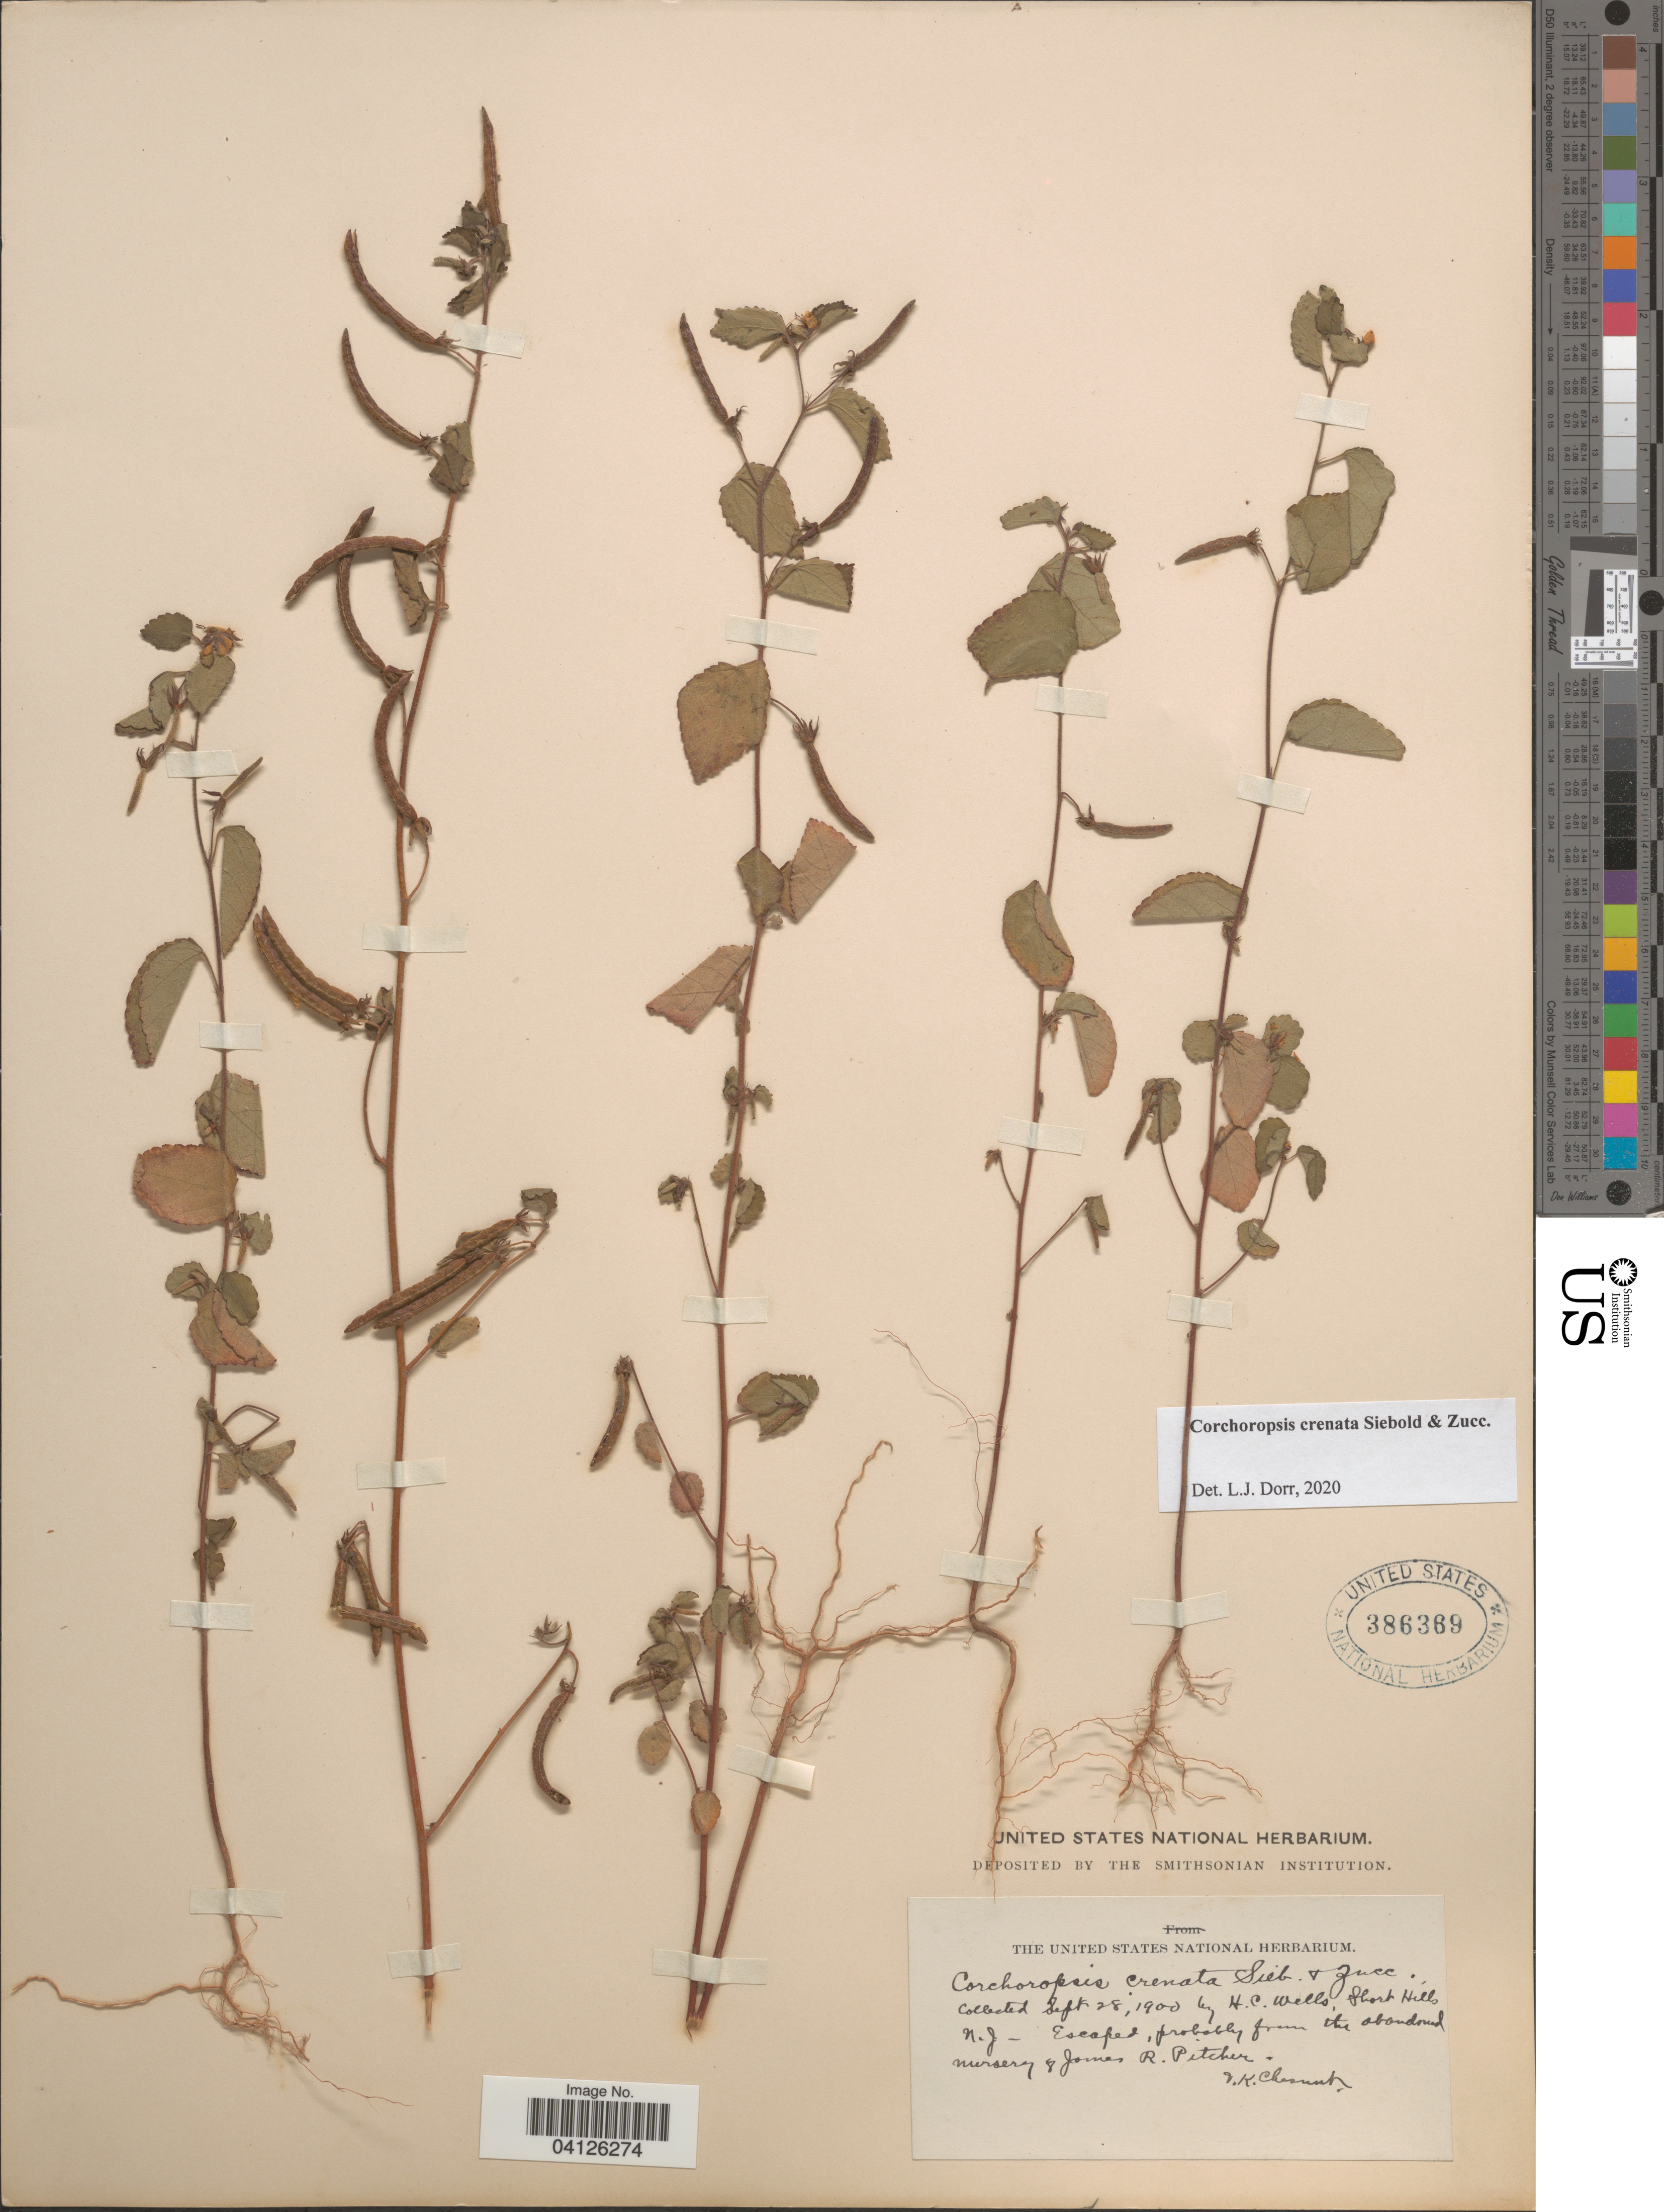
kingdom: Plantae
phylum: Tracheophyta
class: Magnoliopsida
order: Malvales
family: Malvaceae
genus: Corchoropsis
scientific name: Corchoropsis crenata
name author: Siebold & Zucc.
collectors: H. Wells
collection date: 1900-09-28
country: United States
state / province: New Jersey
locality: Short Hills.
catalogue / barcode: US 386369